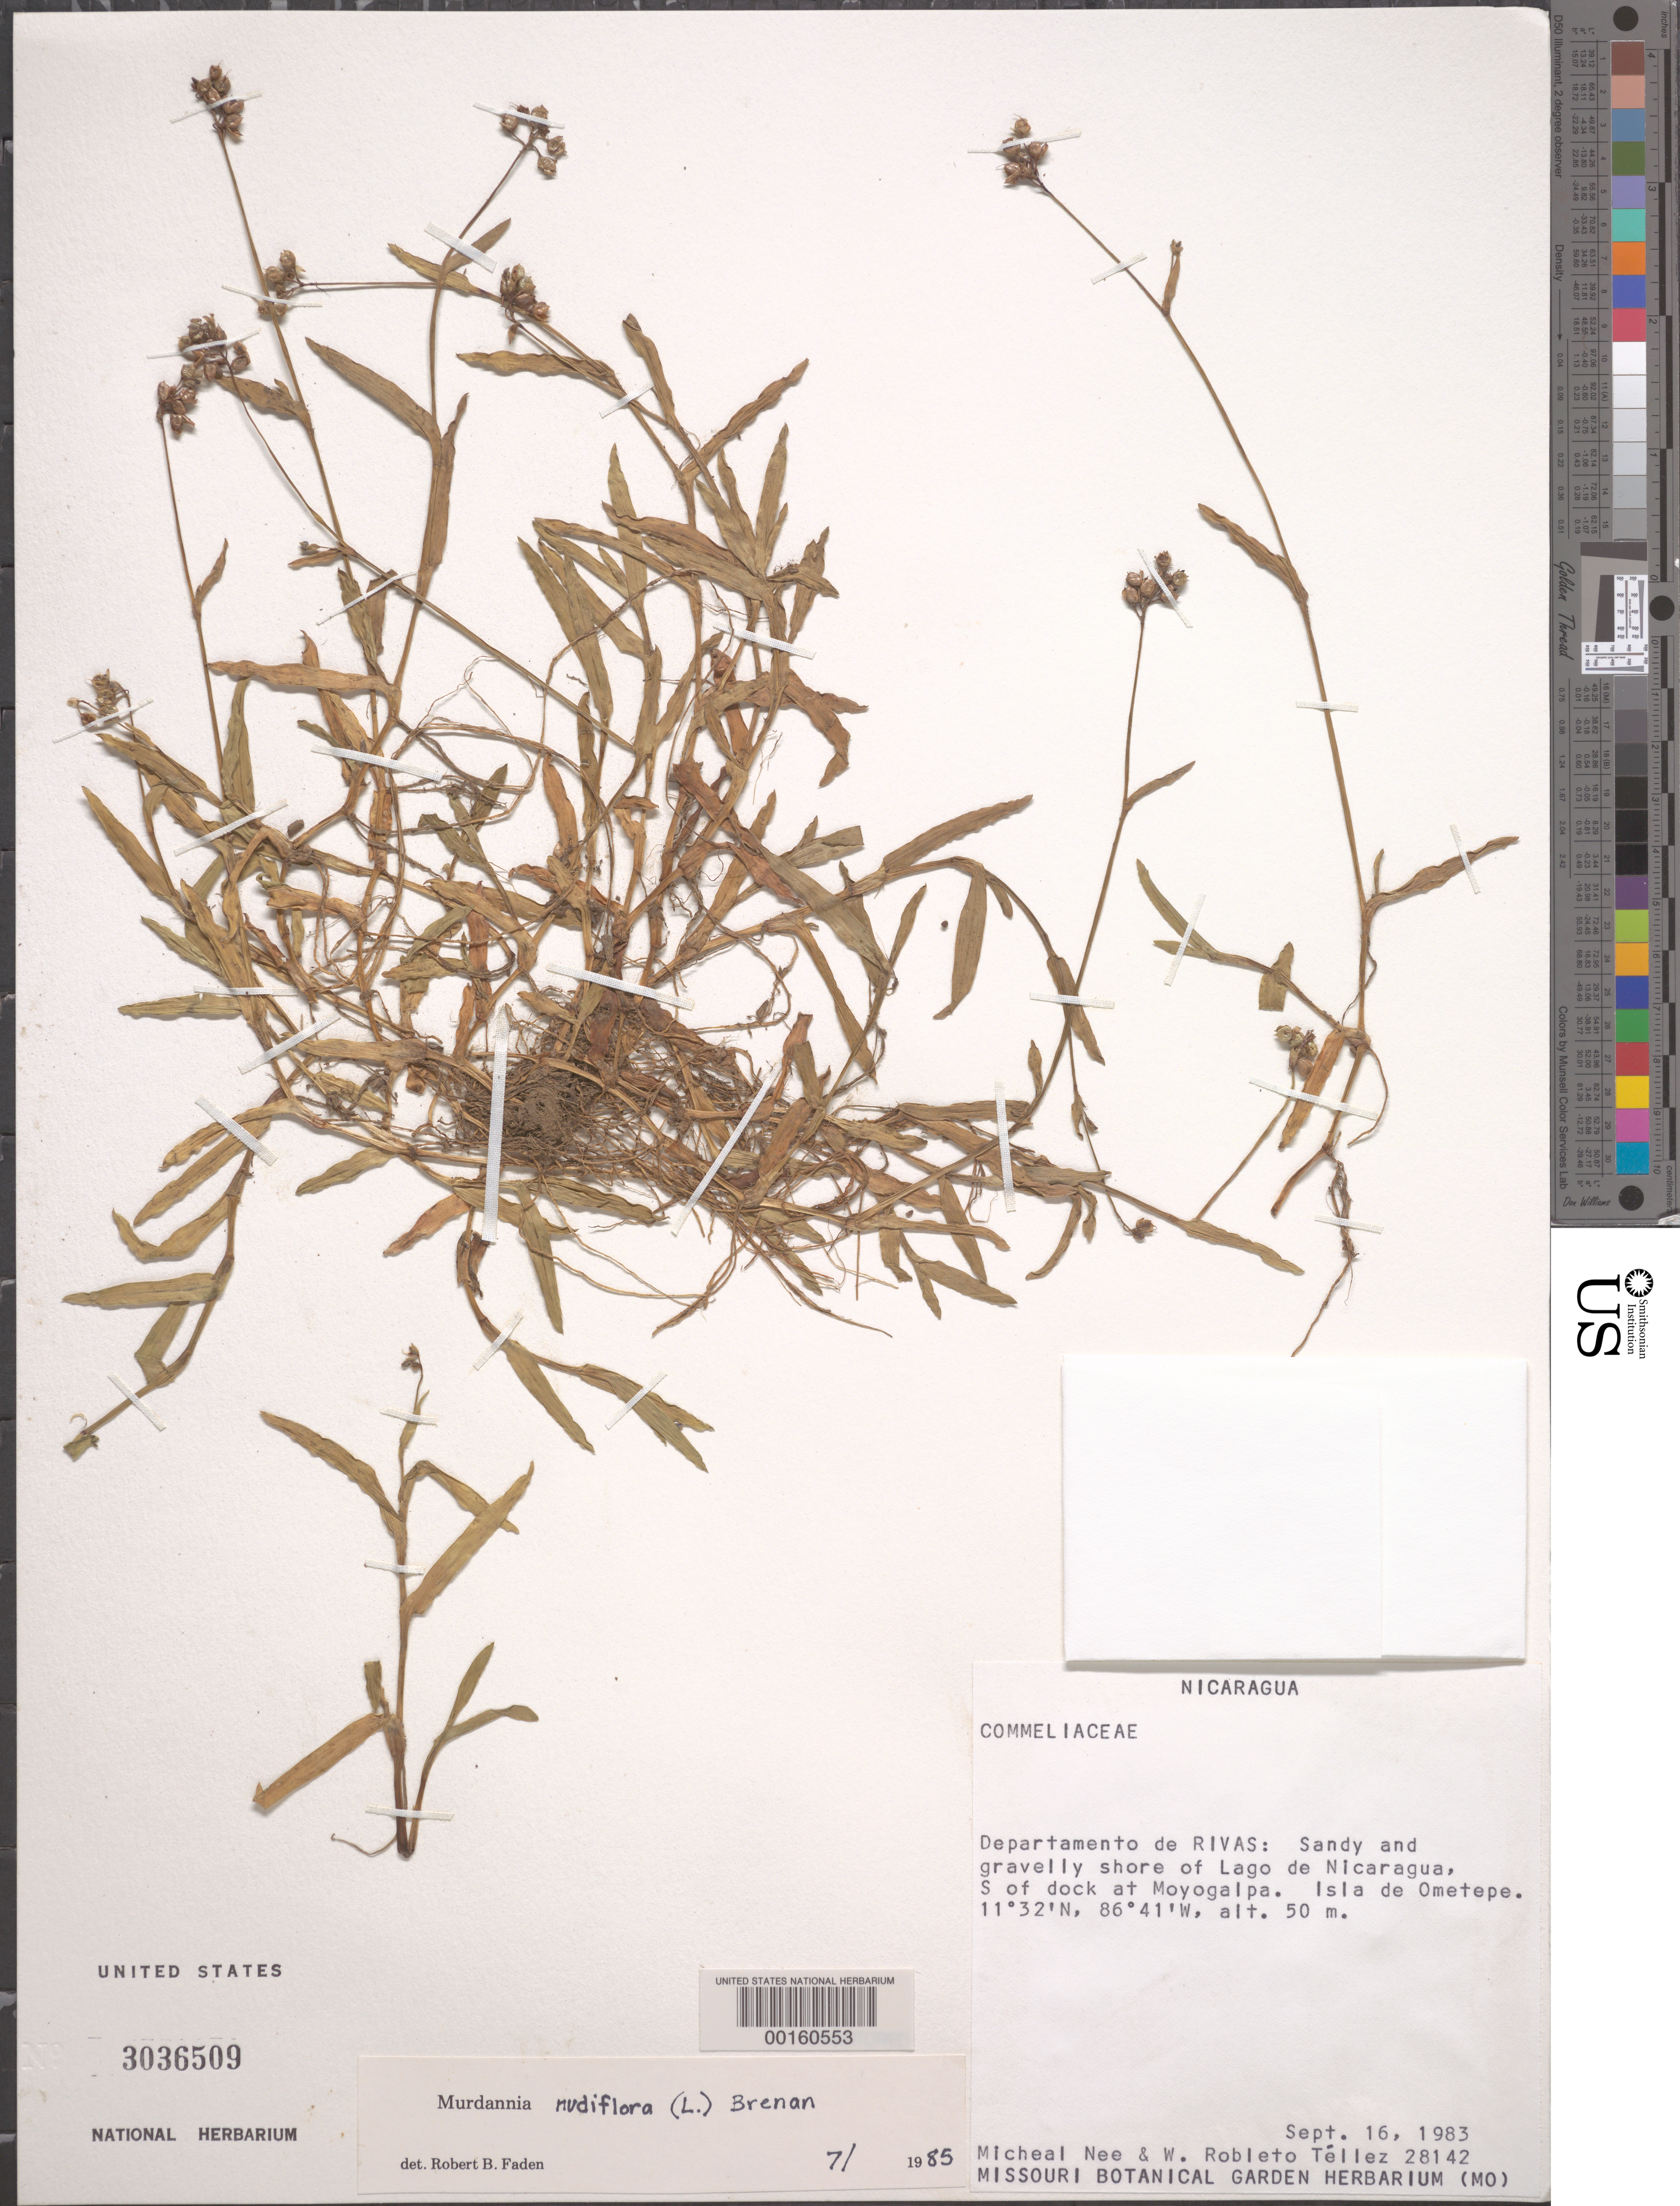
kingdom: Plantae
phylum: Tracheophyta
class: Liliopsida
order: Commelinales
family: Commelinaceae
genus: Murdannia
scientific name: Murdannia nudiflora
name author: (L.) Brenan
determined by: Faden, Robert B., (US), Smithsonian Institution - National Museum of Natural History (UNITED STATES)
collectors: M. Nee & W. Tellez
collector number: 28142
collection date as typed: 16 Sep 1983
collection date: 1983-09-16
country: Nicaragua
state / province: Rivas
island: Isla de Ometepe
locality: Lago de nicaragua, isla de ometepe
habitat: Sand and gravel shore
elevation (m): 50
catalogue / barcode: US 3036509